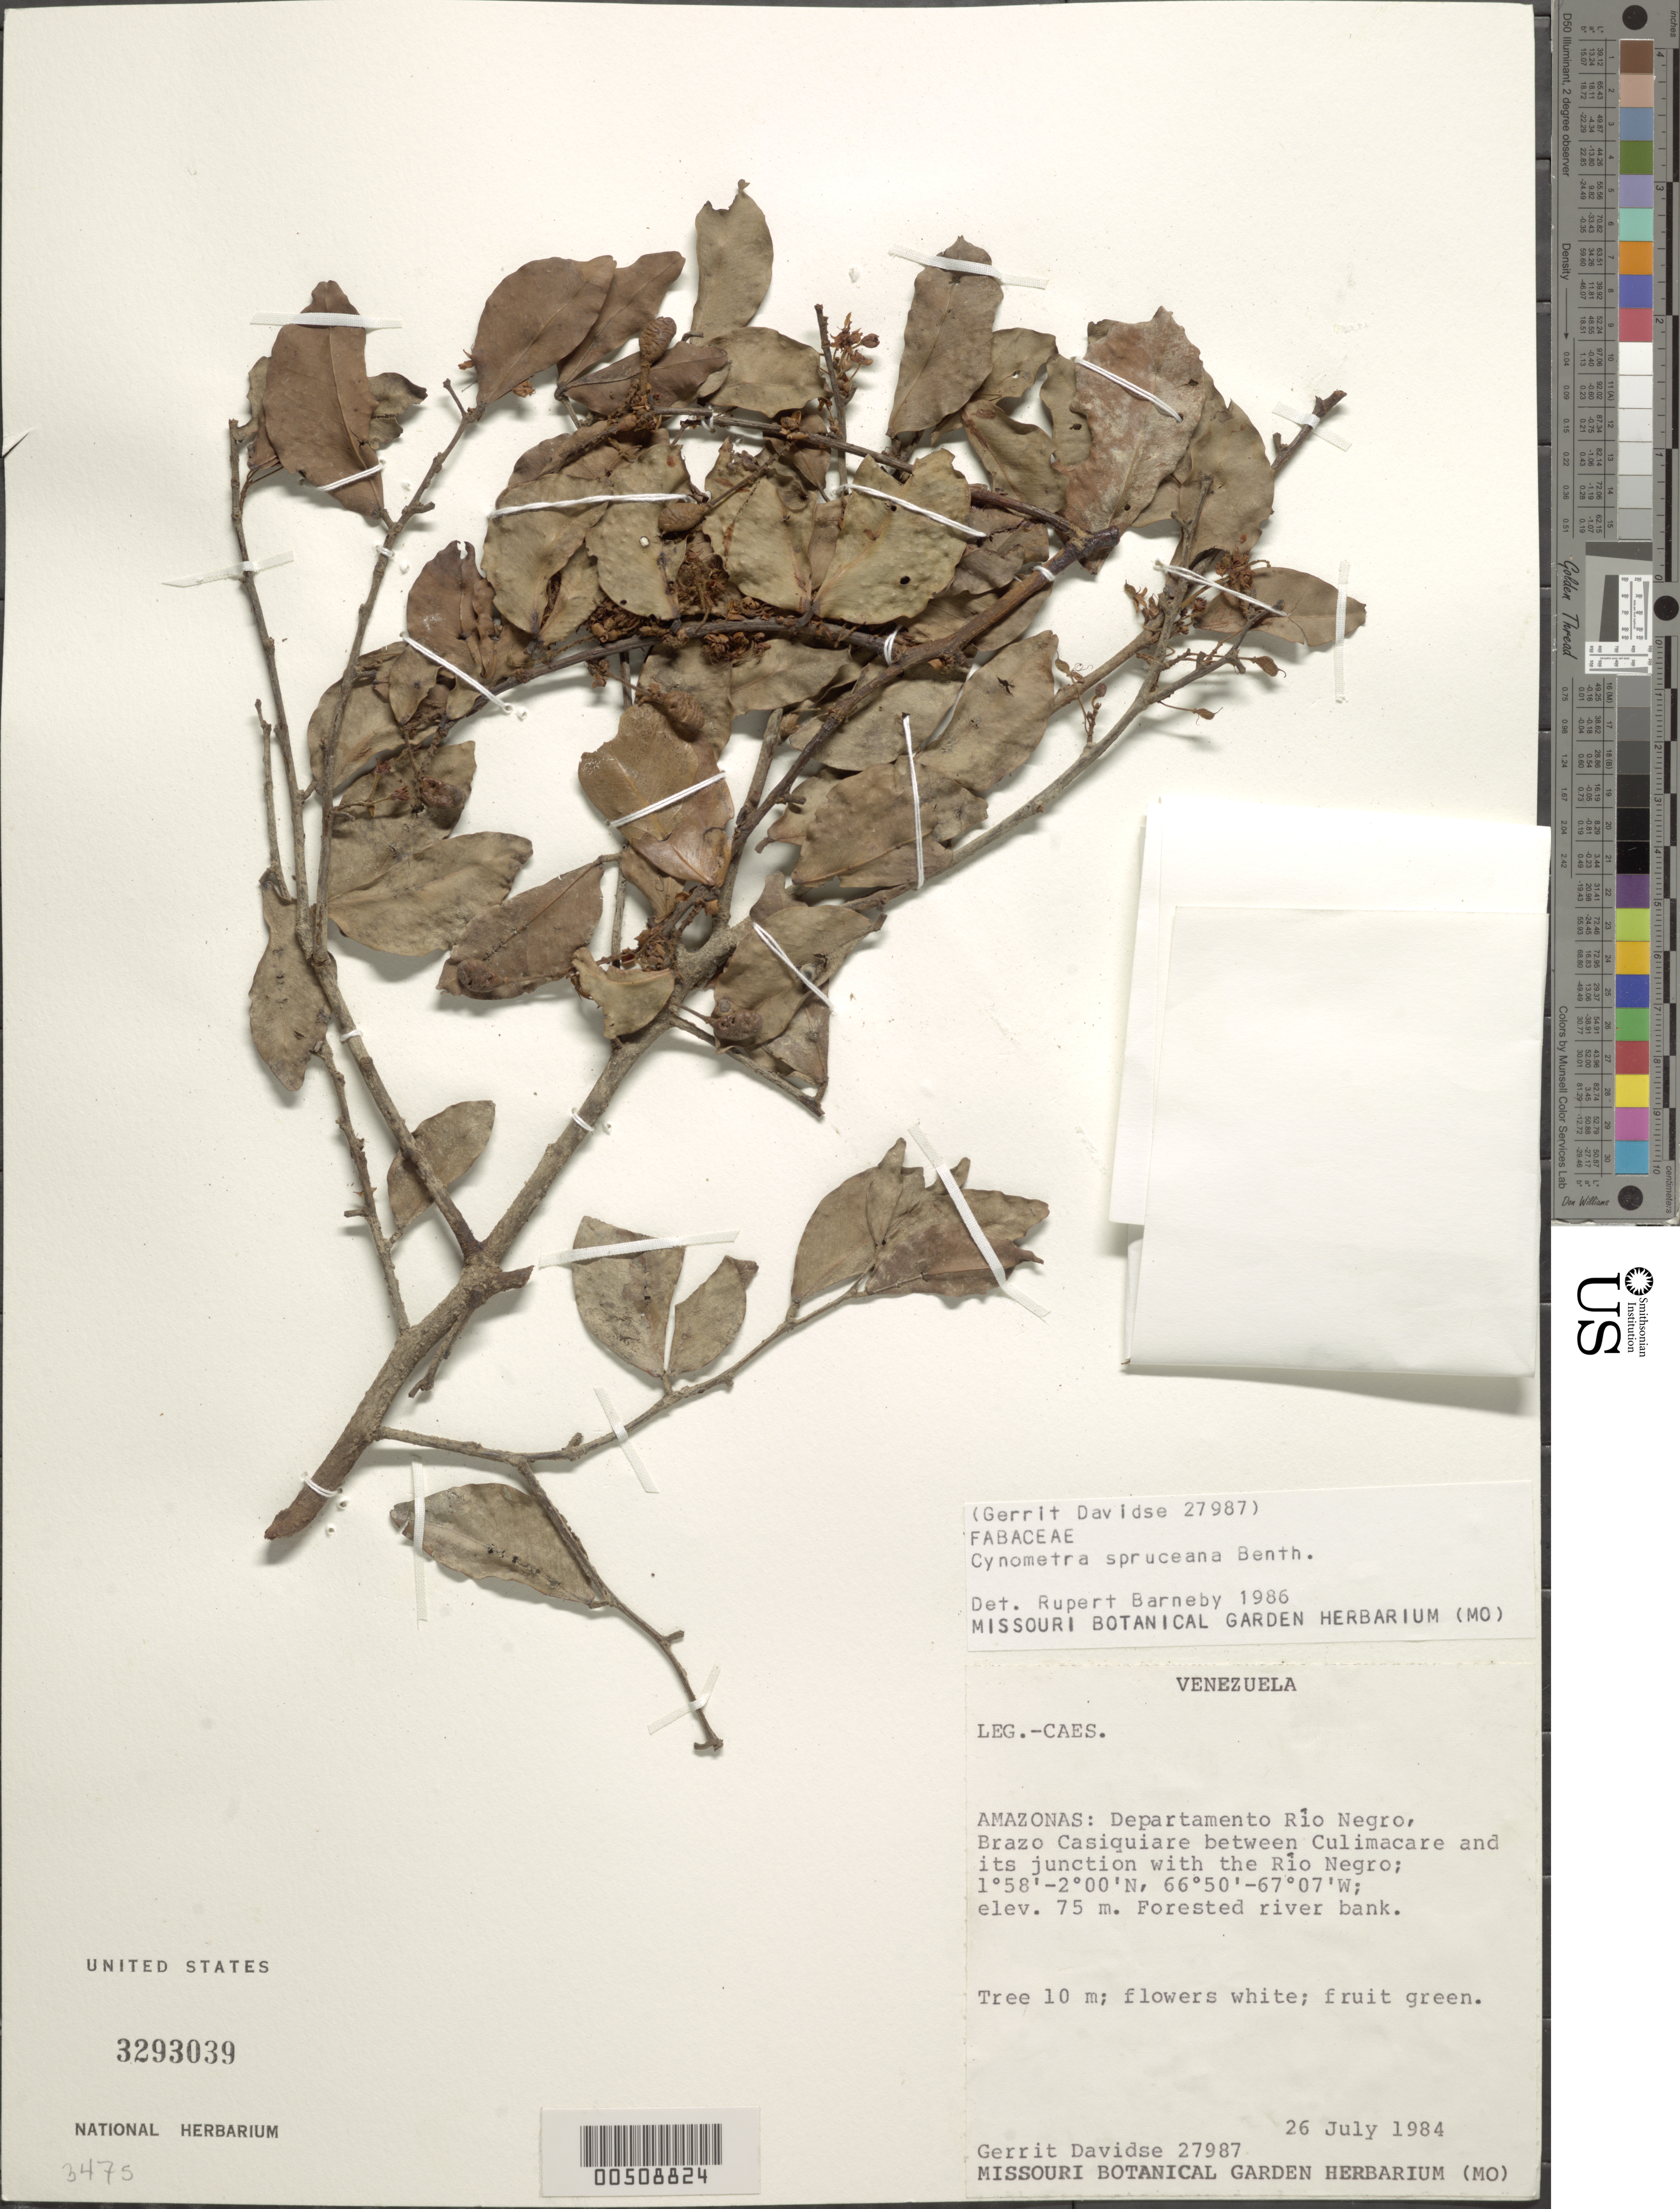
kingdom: Plantae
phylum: Tracheophyta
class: Magnoliopsida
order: Fabales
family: Fabaceae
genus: Cynometra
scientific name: Cynometra spruceana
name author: Benth. in Mart.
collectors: G. Davidse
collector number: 27987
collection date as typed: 26 Jul 1984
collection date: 1984-07-26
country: Venezuela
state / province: Amazonas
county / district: Rio Negro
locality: Brazo casiquiare between culimacare and junction of rio negra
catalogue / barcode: US 3293039